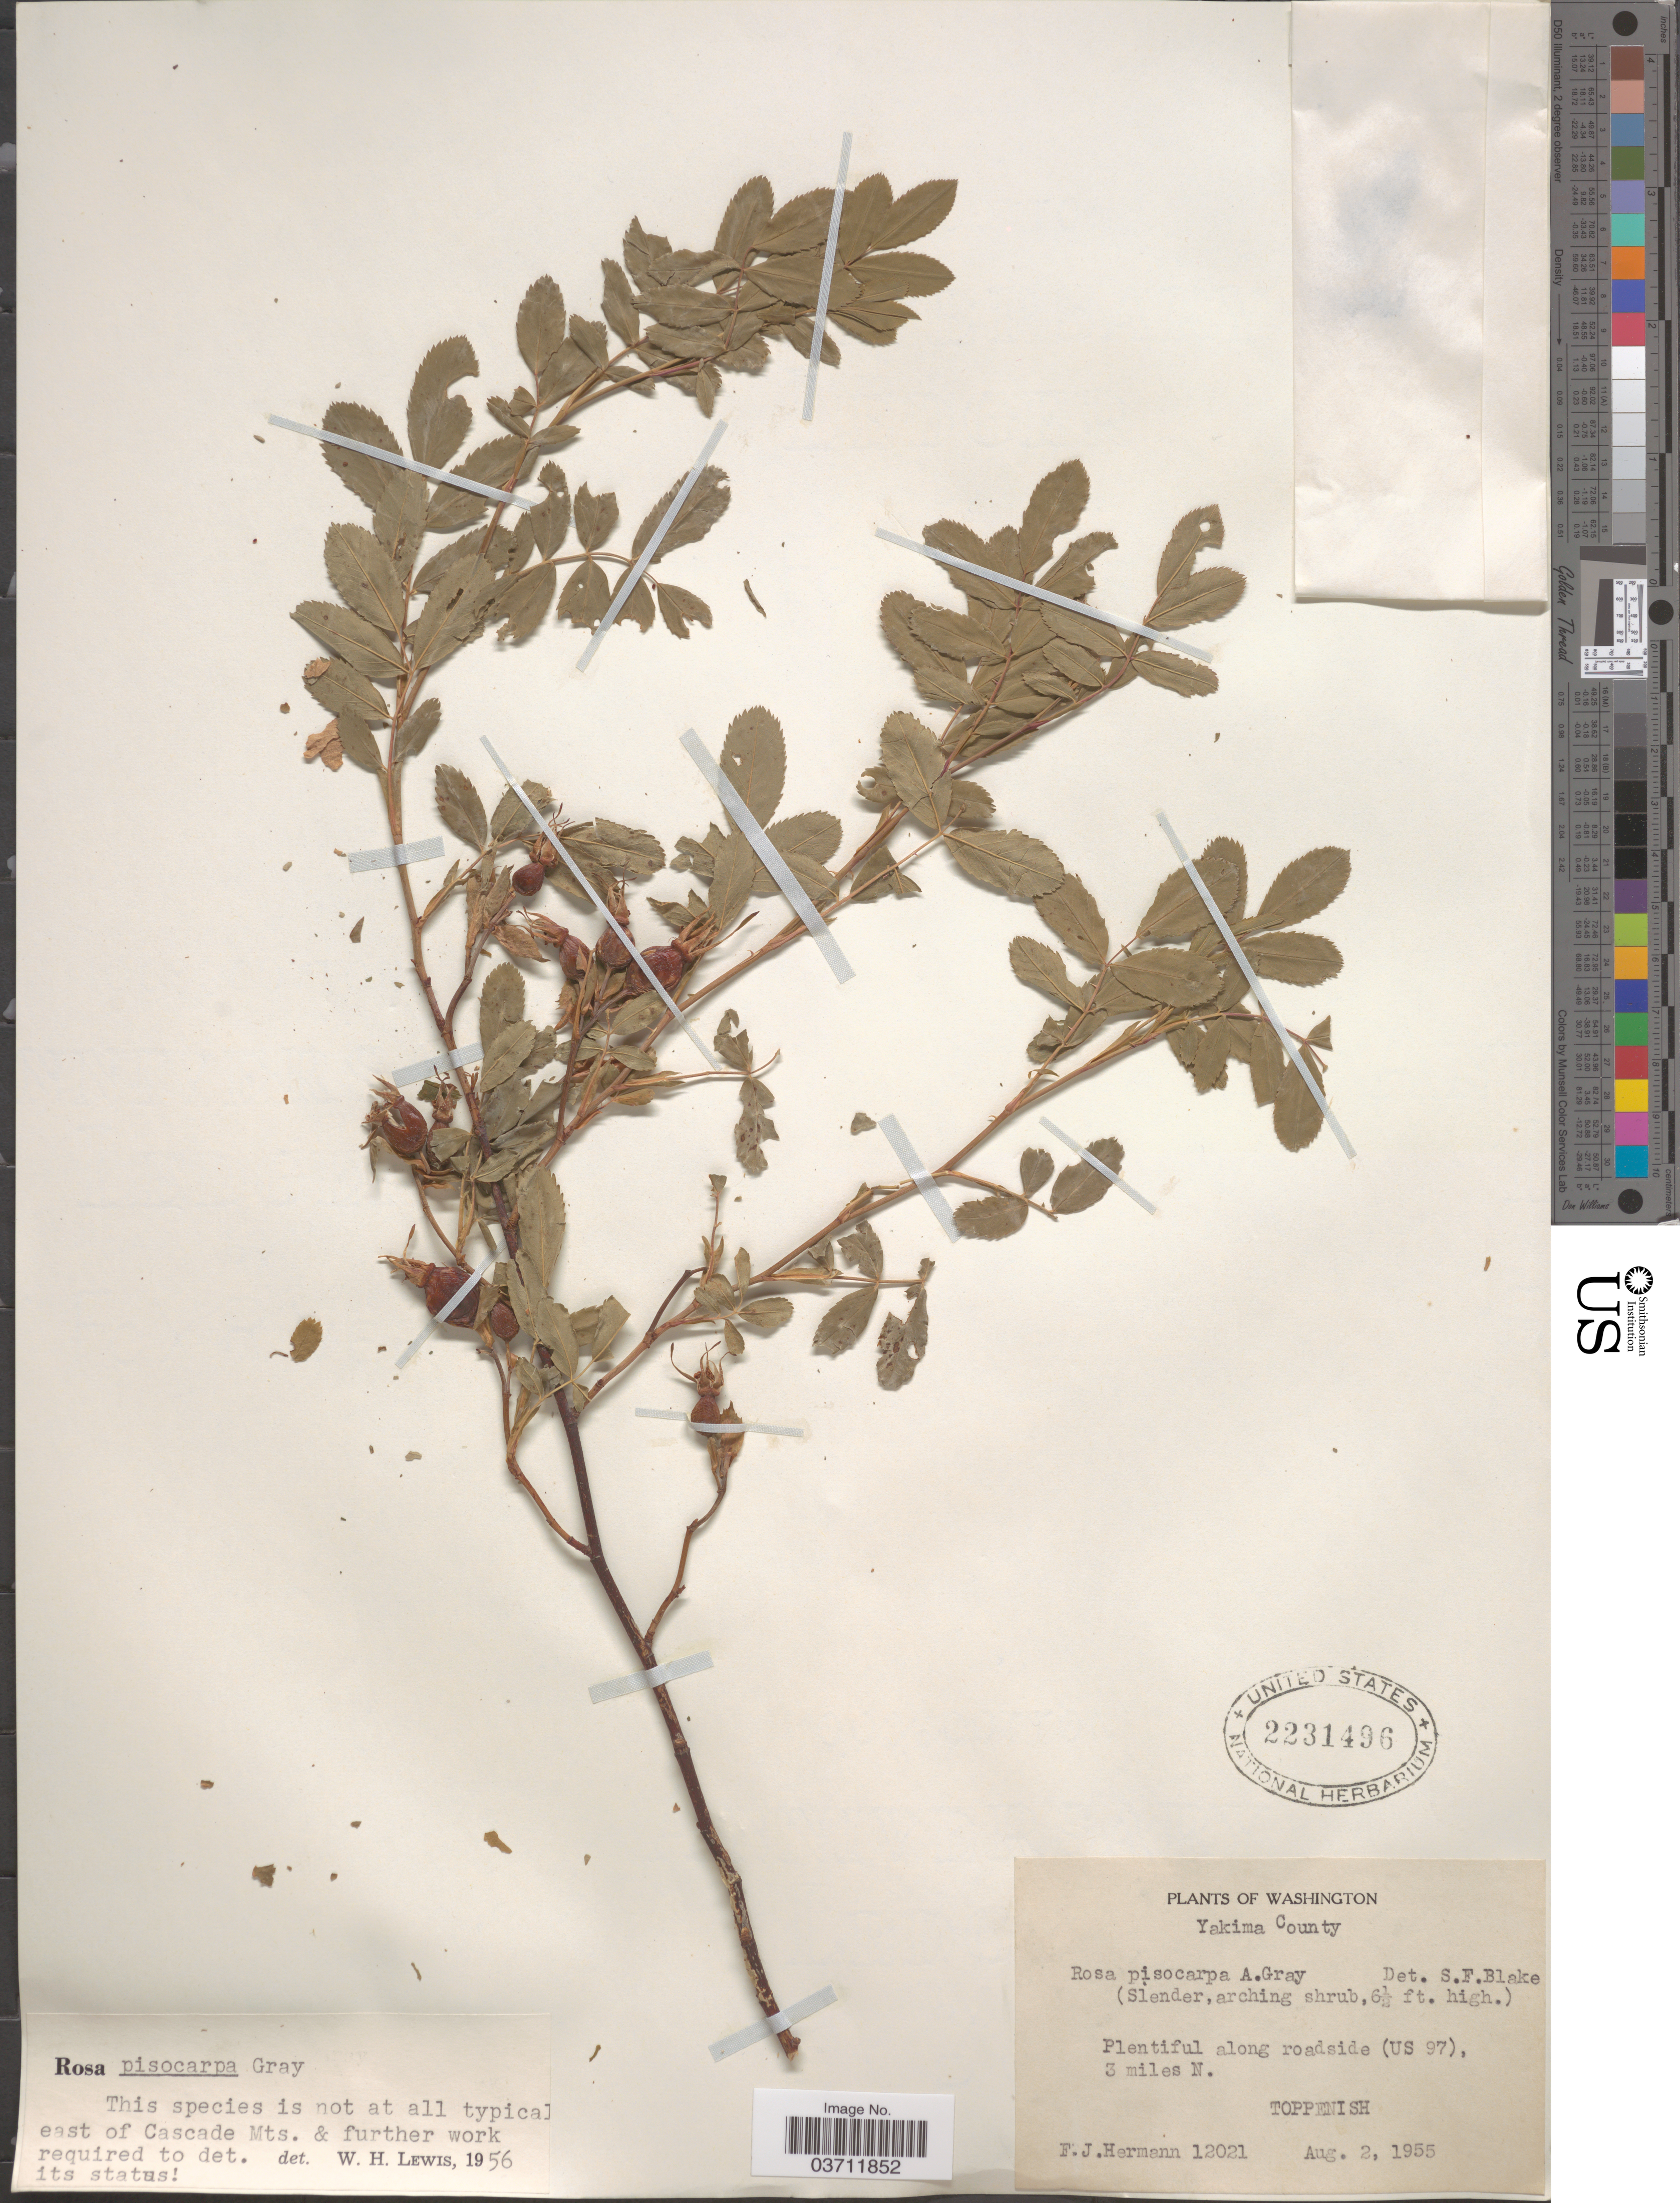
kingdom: Plantae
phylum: Tracheophyta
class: Magnoliopsida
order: Rosales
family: Rosaceae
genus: Rosa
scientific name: Rosa pisocarpa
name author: A. Gray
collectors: F. J. Hermann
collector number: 12021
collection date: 1955-08-02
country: United States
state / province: Washington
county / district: Yakima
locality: Yakima County. Along roadside (US 97), 3 miles N. Toppenish.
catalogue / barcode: US 2231496